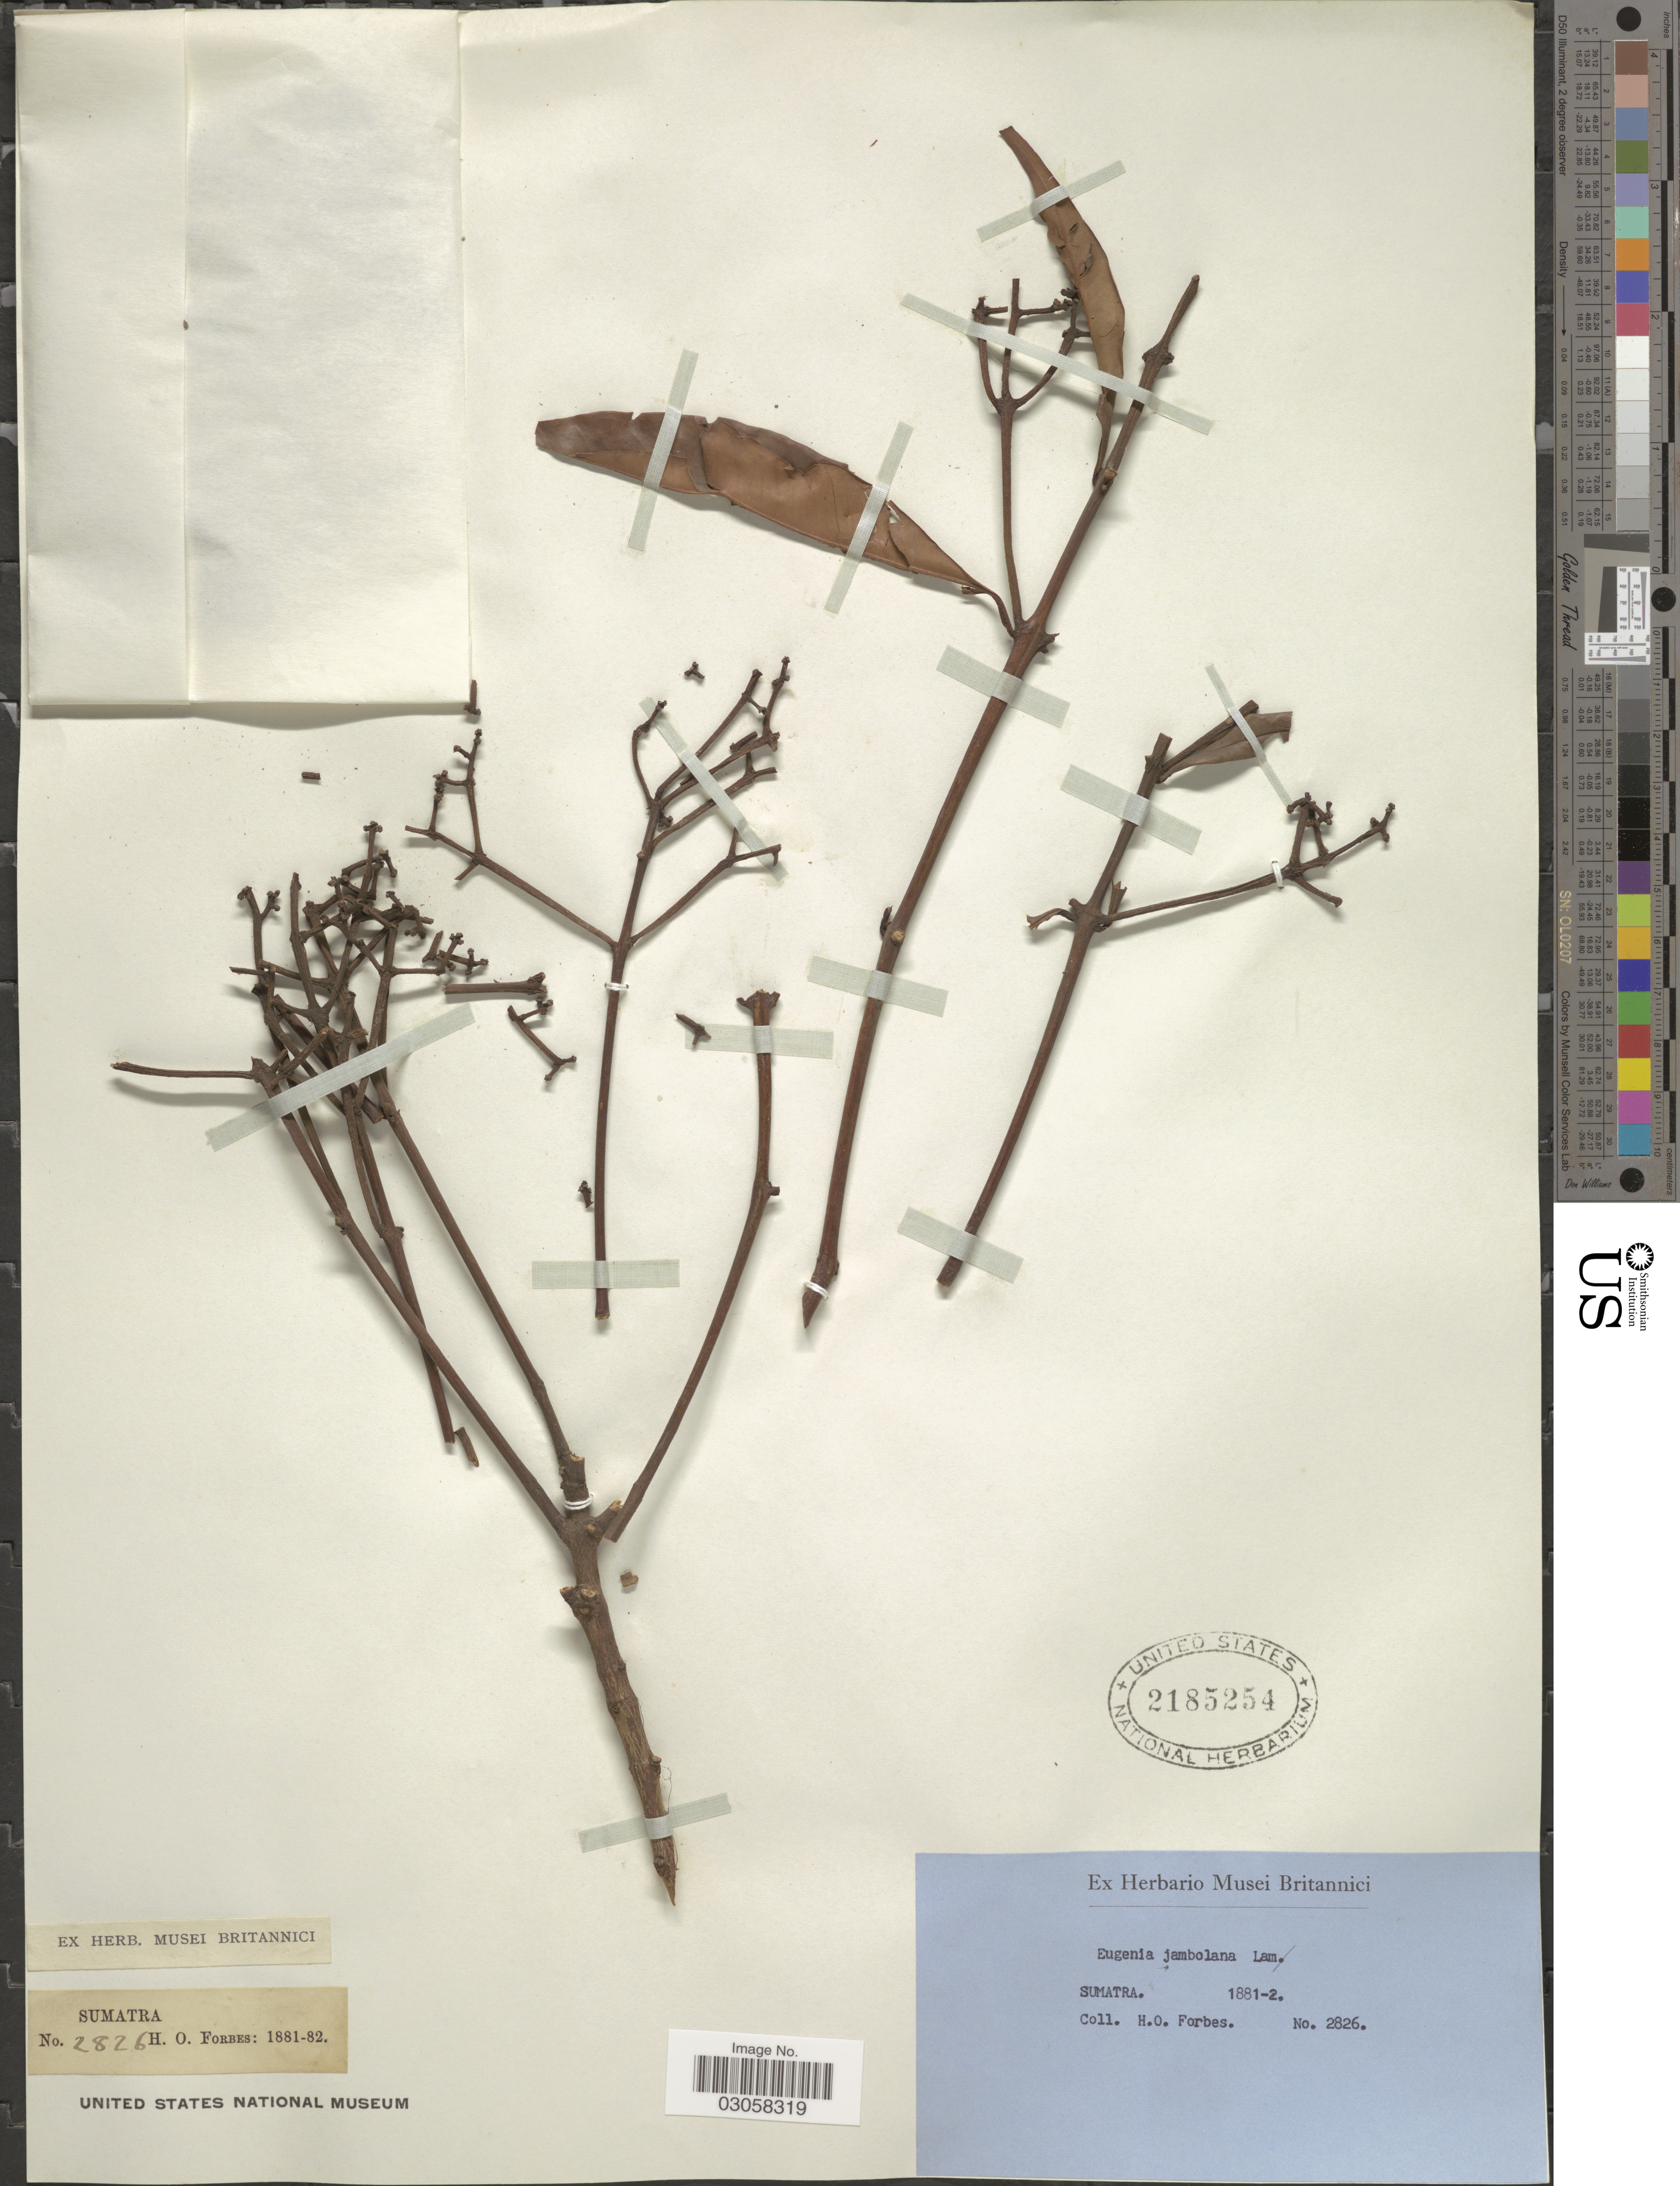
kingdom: Plantae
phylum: Tracheophyta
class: Magnoliopsida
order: Myrtales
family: Myrtaceae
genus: Syzygium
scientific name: Syzygium cumini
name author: (L.) Skeels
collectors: H. O. Forbes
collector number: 2826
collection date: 1881/1882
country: Indonesia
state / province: Sumatra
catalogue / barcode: US 2185254